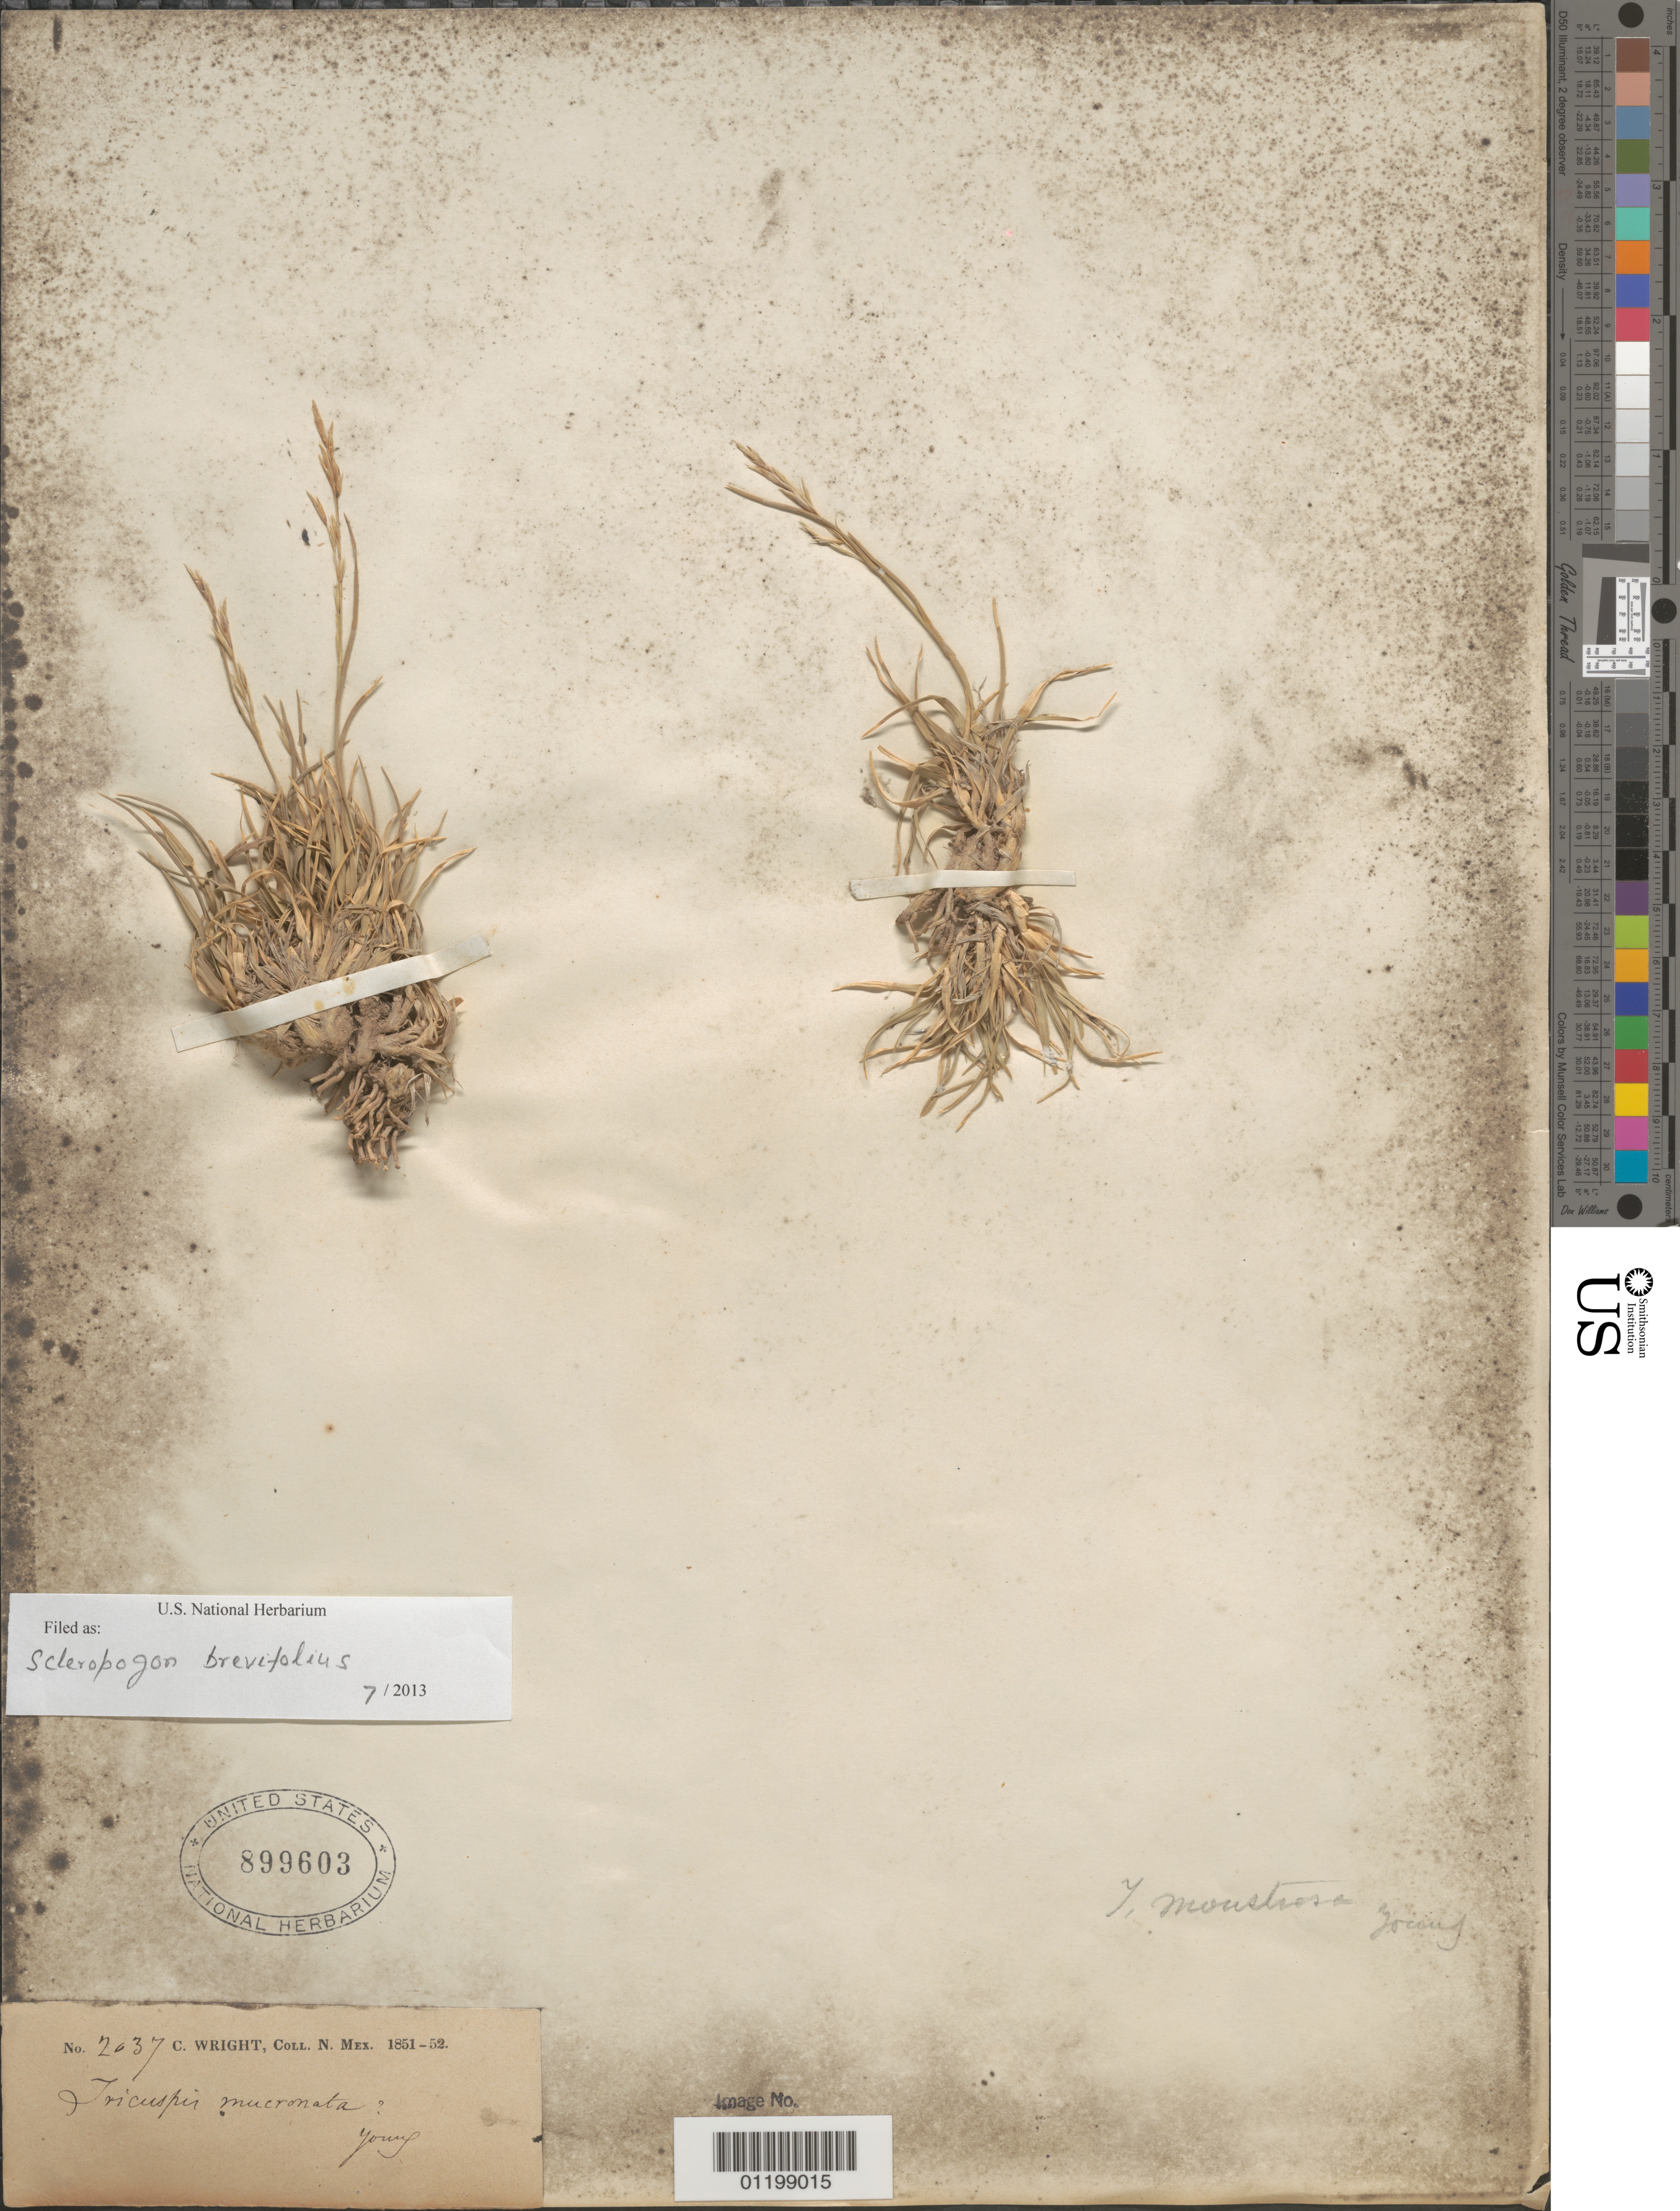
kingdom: Plantae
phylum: Tracheophyta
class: Liliopsida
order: Poales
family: Poaceae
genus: Scleropogon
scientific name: Scleropogon brevifolius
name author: Phil.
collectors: C. Wright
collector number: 2037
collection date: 1851/1852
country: United States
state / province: New Mexico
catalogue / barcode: US 899603